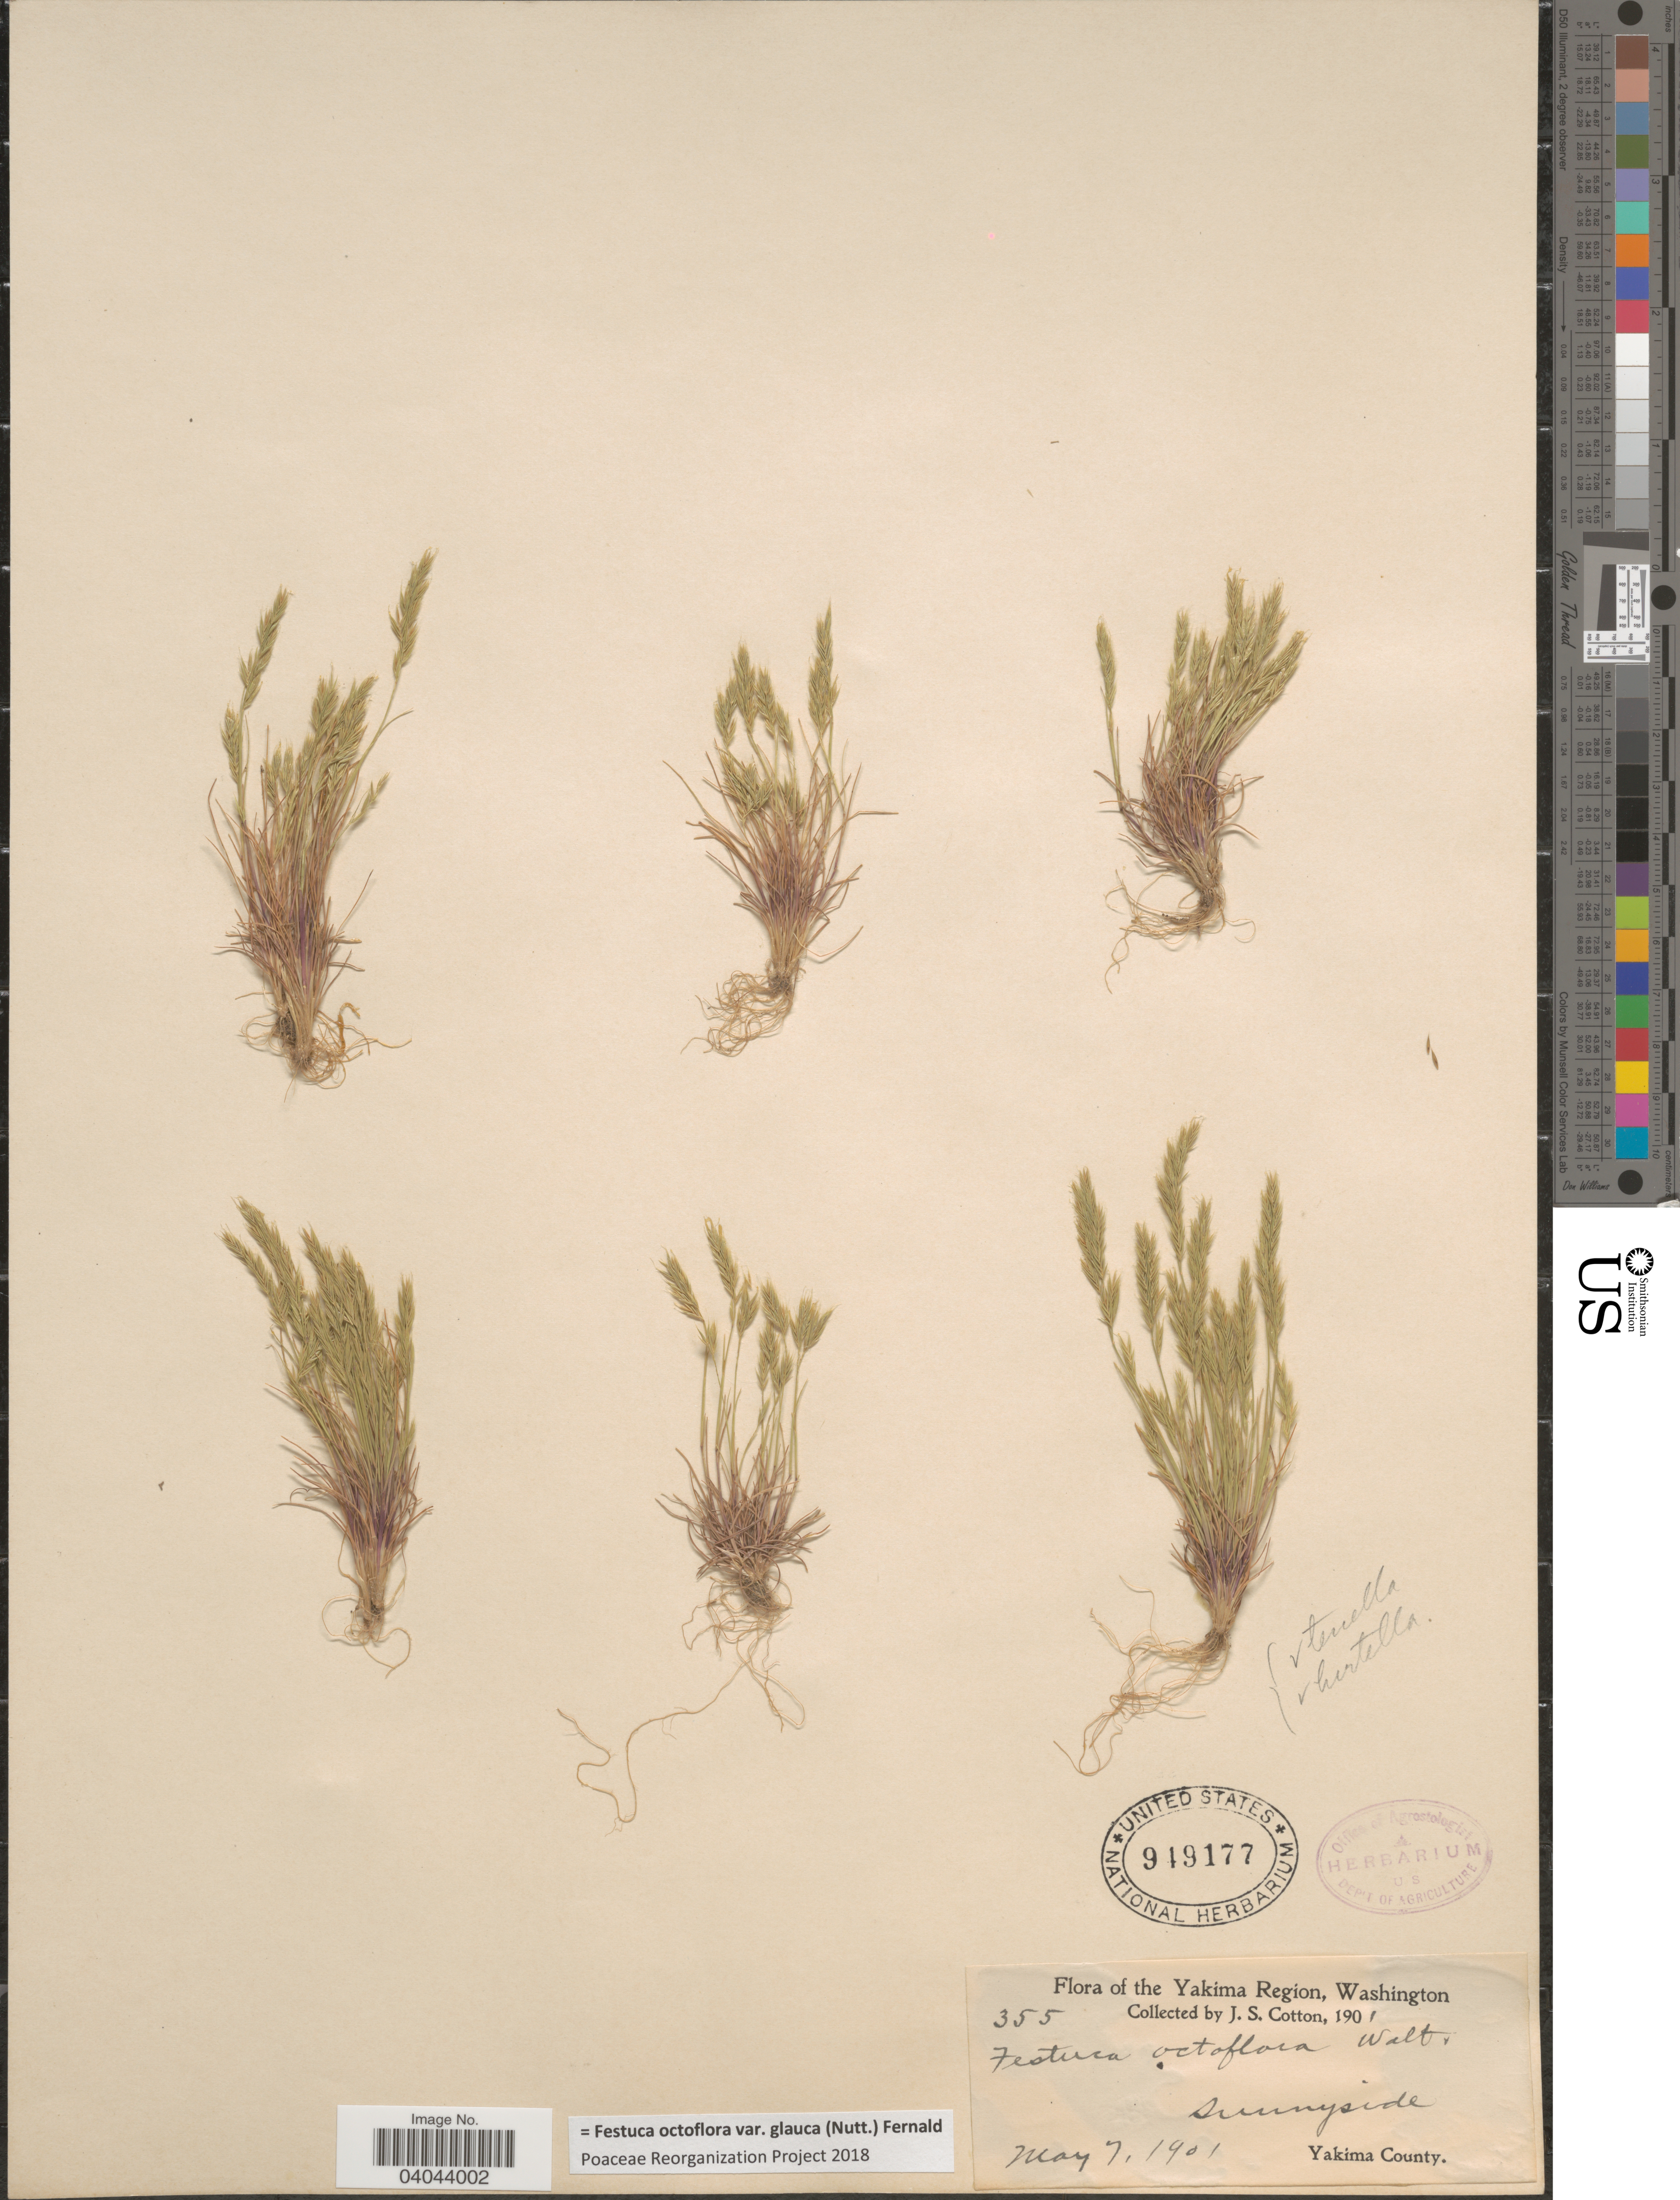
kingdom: Plantae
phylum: Tracheophyta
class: Liliopsida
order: Poales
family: Poaceae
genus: Festuca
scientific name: Festuca octoflora var. glauca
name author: (Nutt.) Fernald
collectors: J. S. Cotton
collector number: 355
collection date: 1901-05-07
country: United States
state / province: Washington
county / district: Yakima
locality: The Yakima Region. Sunnyside. Yakima County.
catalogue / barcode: US 949177